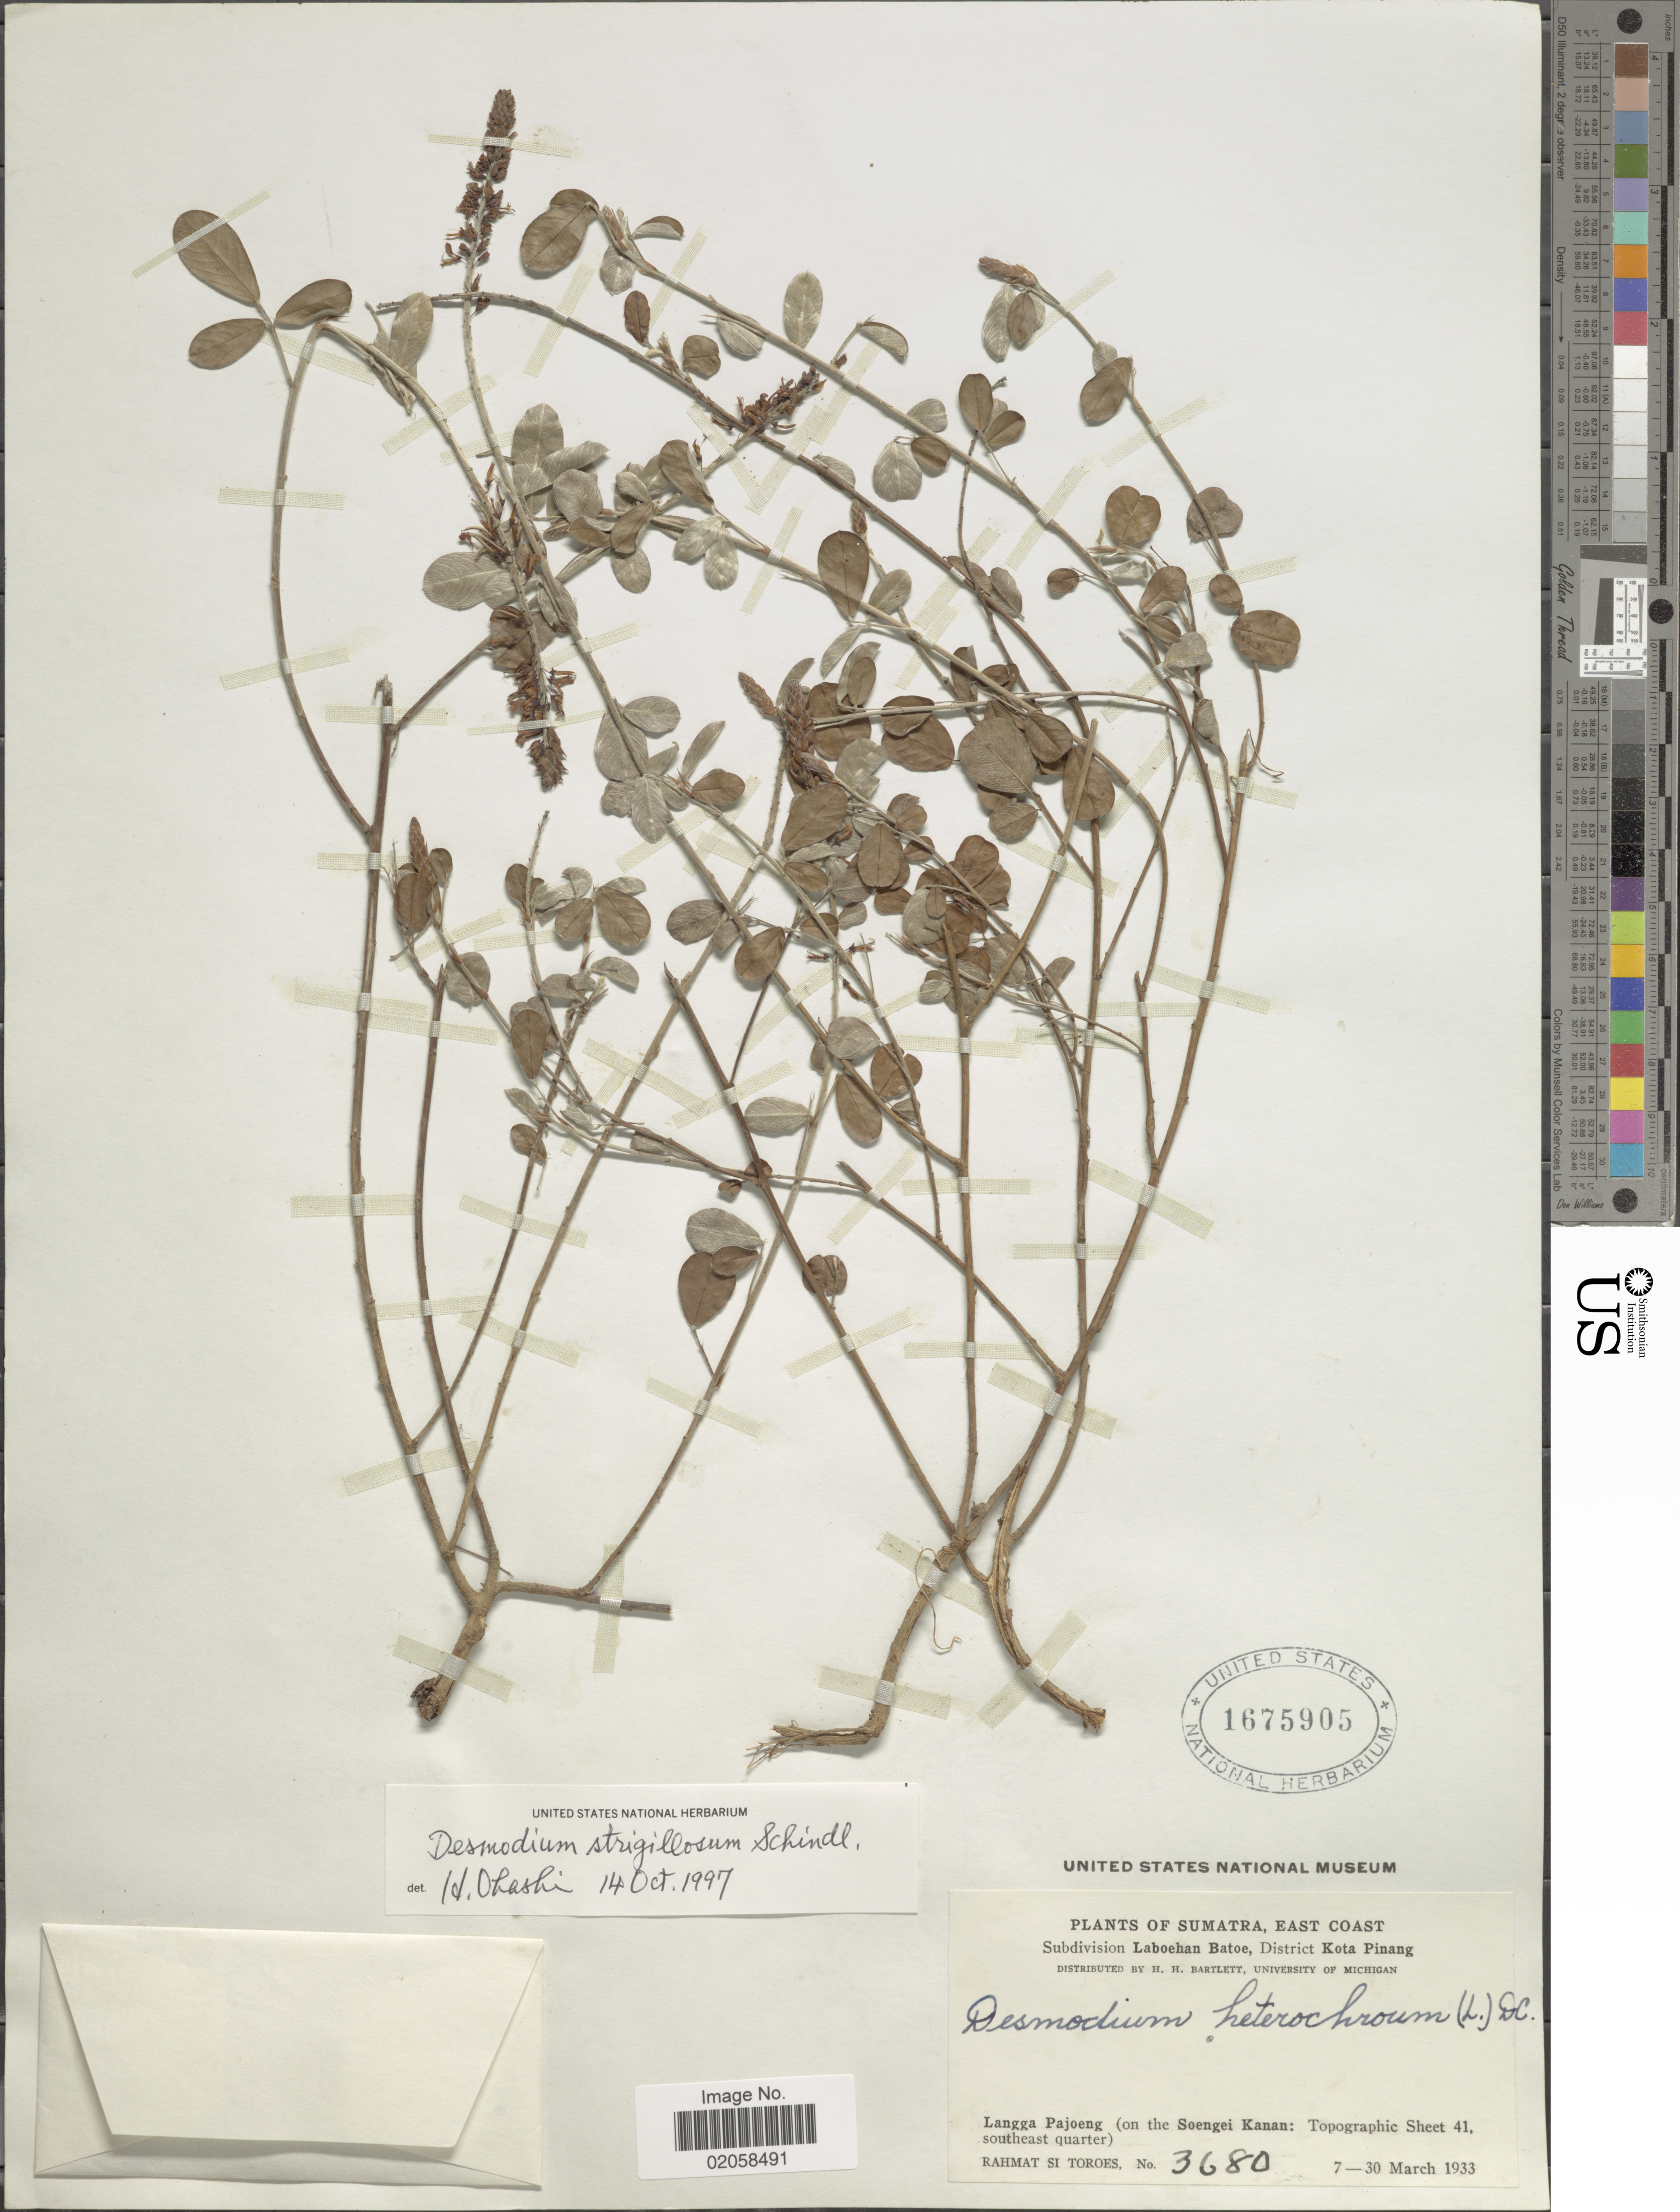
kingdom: Plantae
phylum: Tracheophyta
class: Magnoliopsida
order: Fabales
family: Fabaceae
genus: Grona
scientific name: Grona strigillosa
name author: (Schindl.) H. Ohashi & K. Ohashi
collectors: Rahmat Si Boeea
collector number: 3680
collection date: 1933-03-07/1933-03-30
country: Indonesia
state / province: Sumatra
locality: East Coast, Langga Pajoeng (on the Soengei Kanan: Topgraphic Sheet 41, southeast quarter).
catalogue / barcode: US 1675905